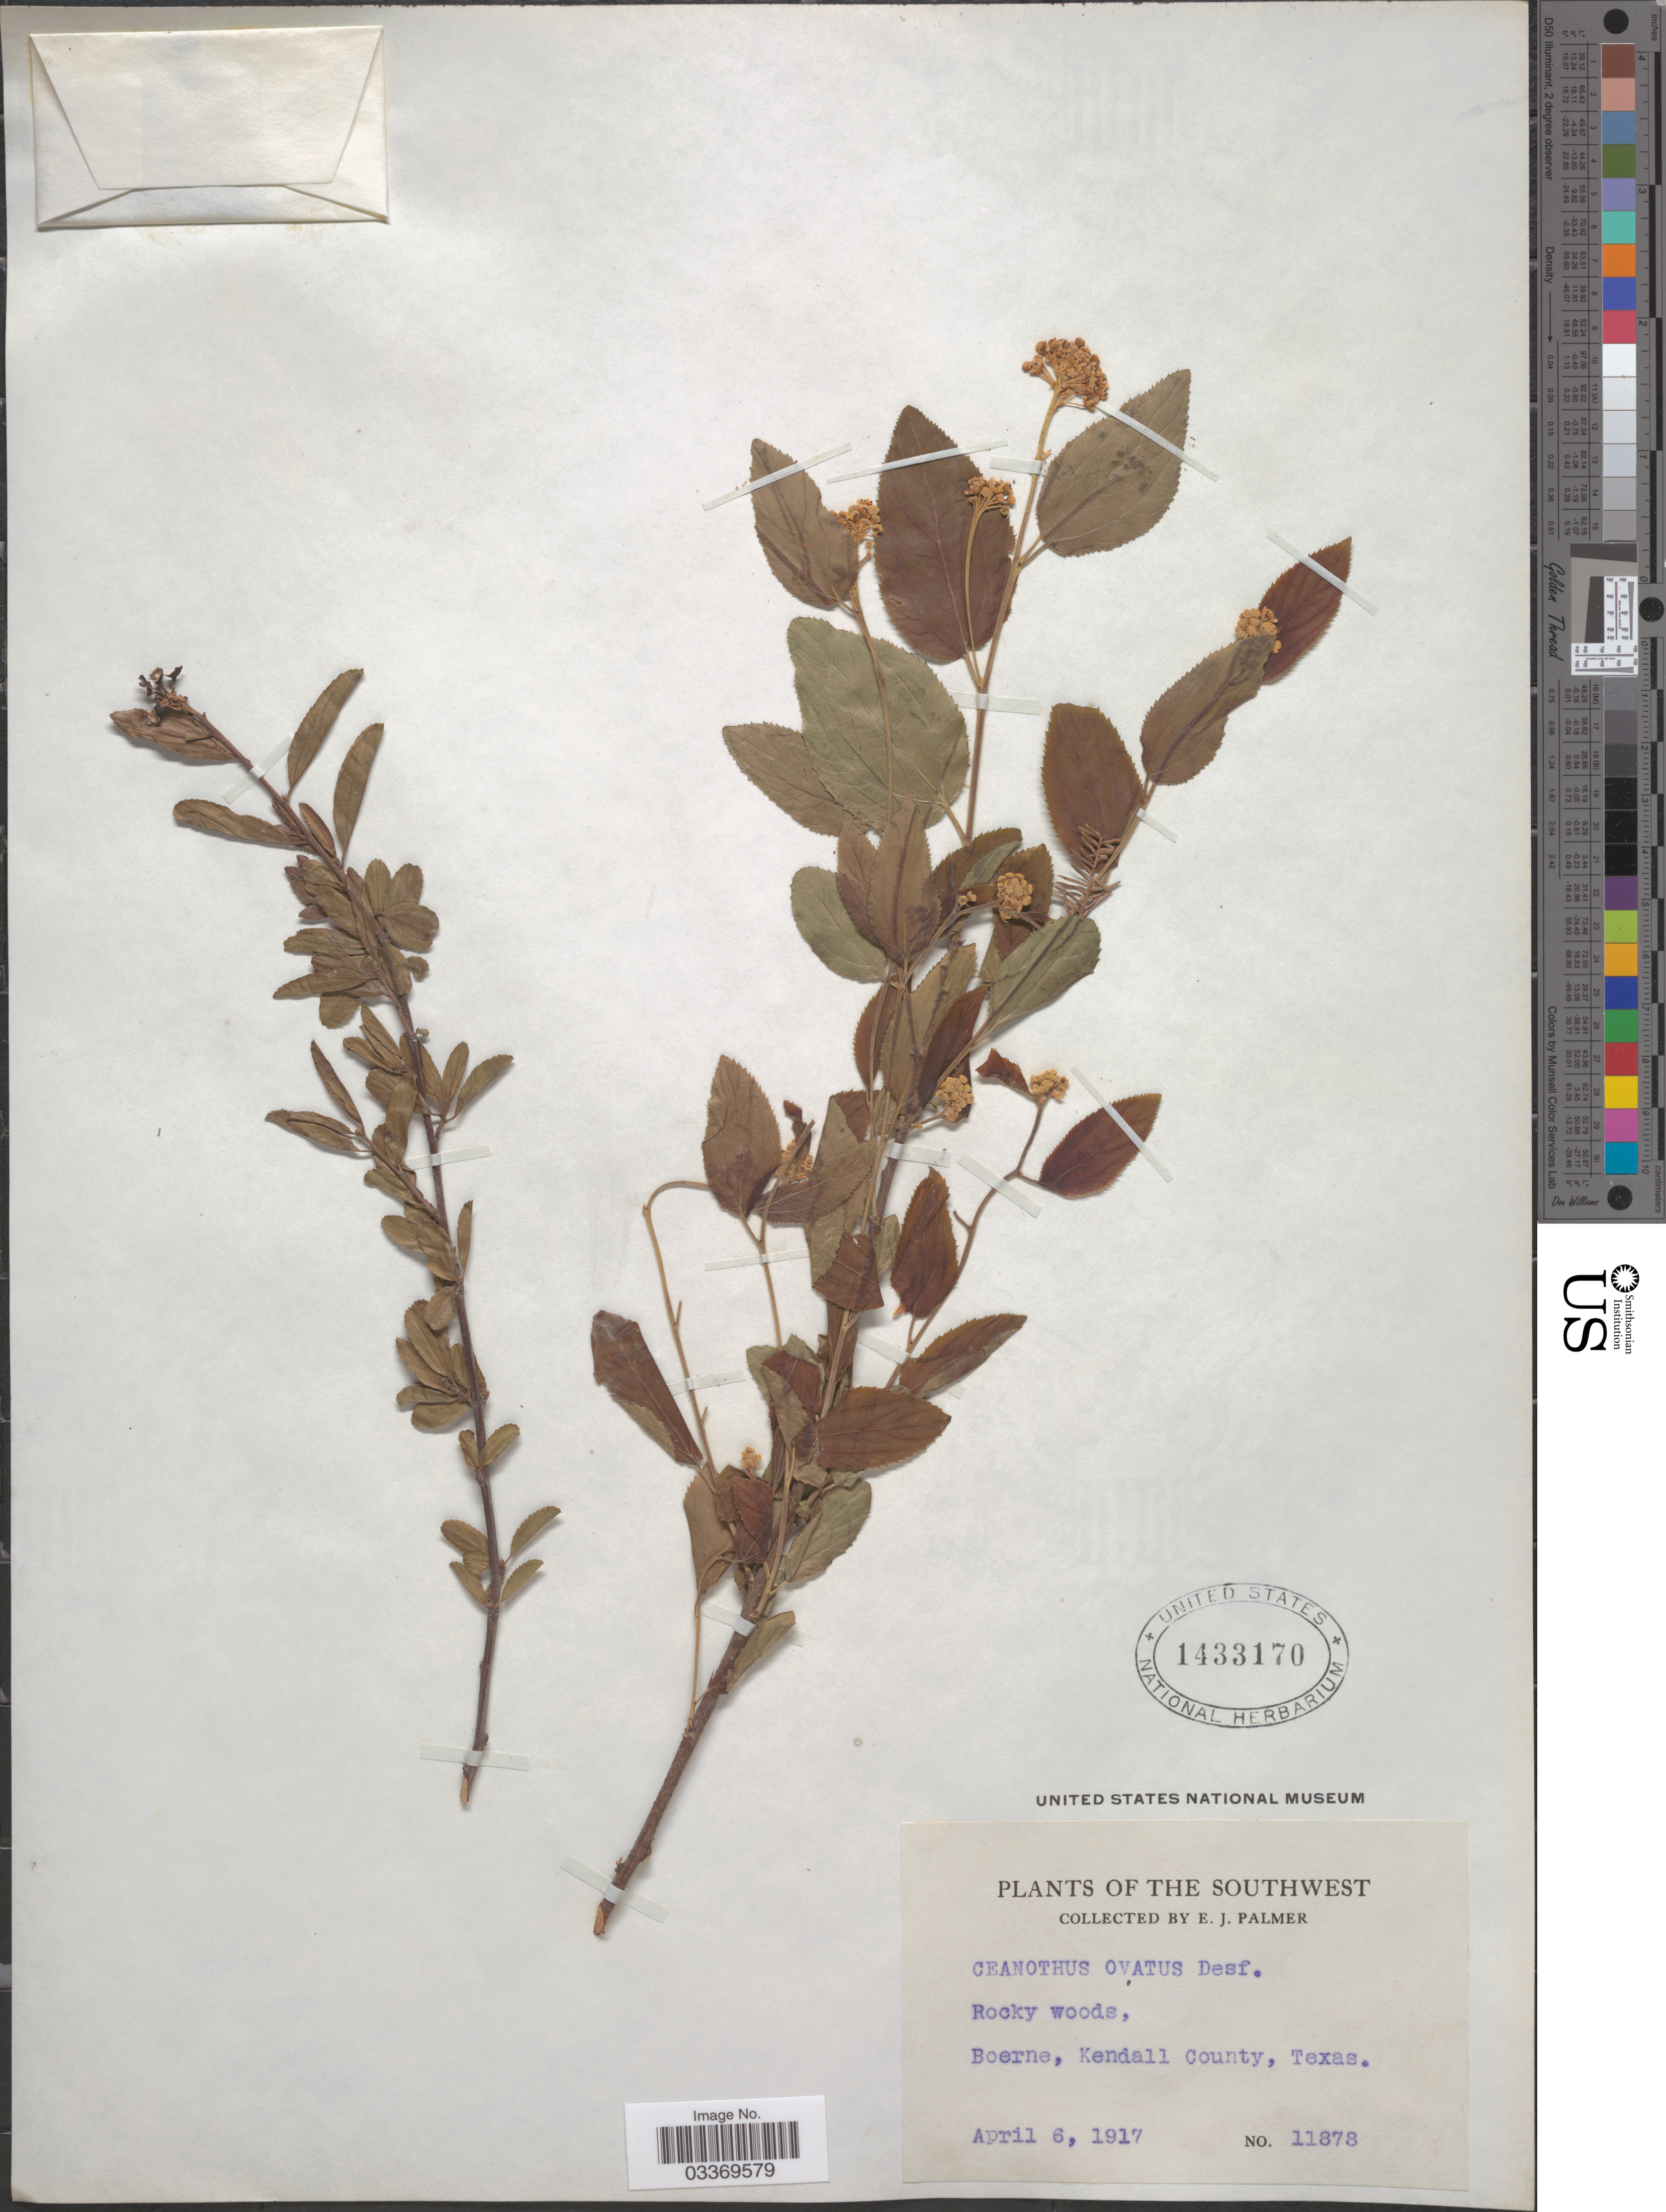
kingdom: Plantae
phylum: Tracheophyta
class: Magnoliopsida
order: Rosales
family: Rhamnaceae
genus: Ceanothus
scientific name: Ceanothus ovatus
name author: Desf.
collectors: E. J. Palmer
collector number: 11878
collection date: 1917-04-06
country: United States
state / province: Texas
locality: The Southwest. Boerne, Kendall County.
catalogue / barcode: US 1433170